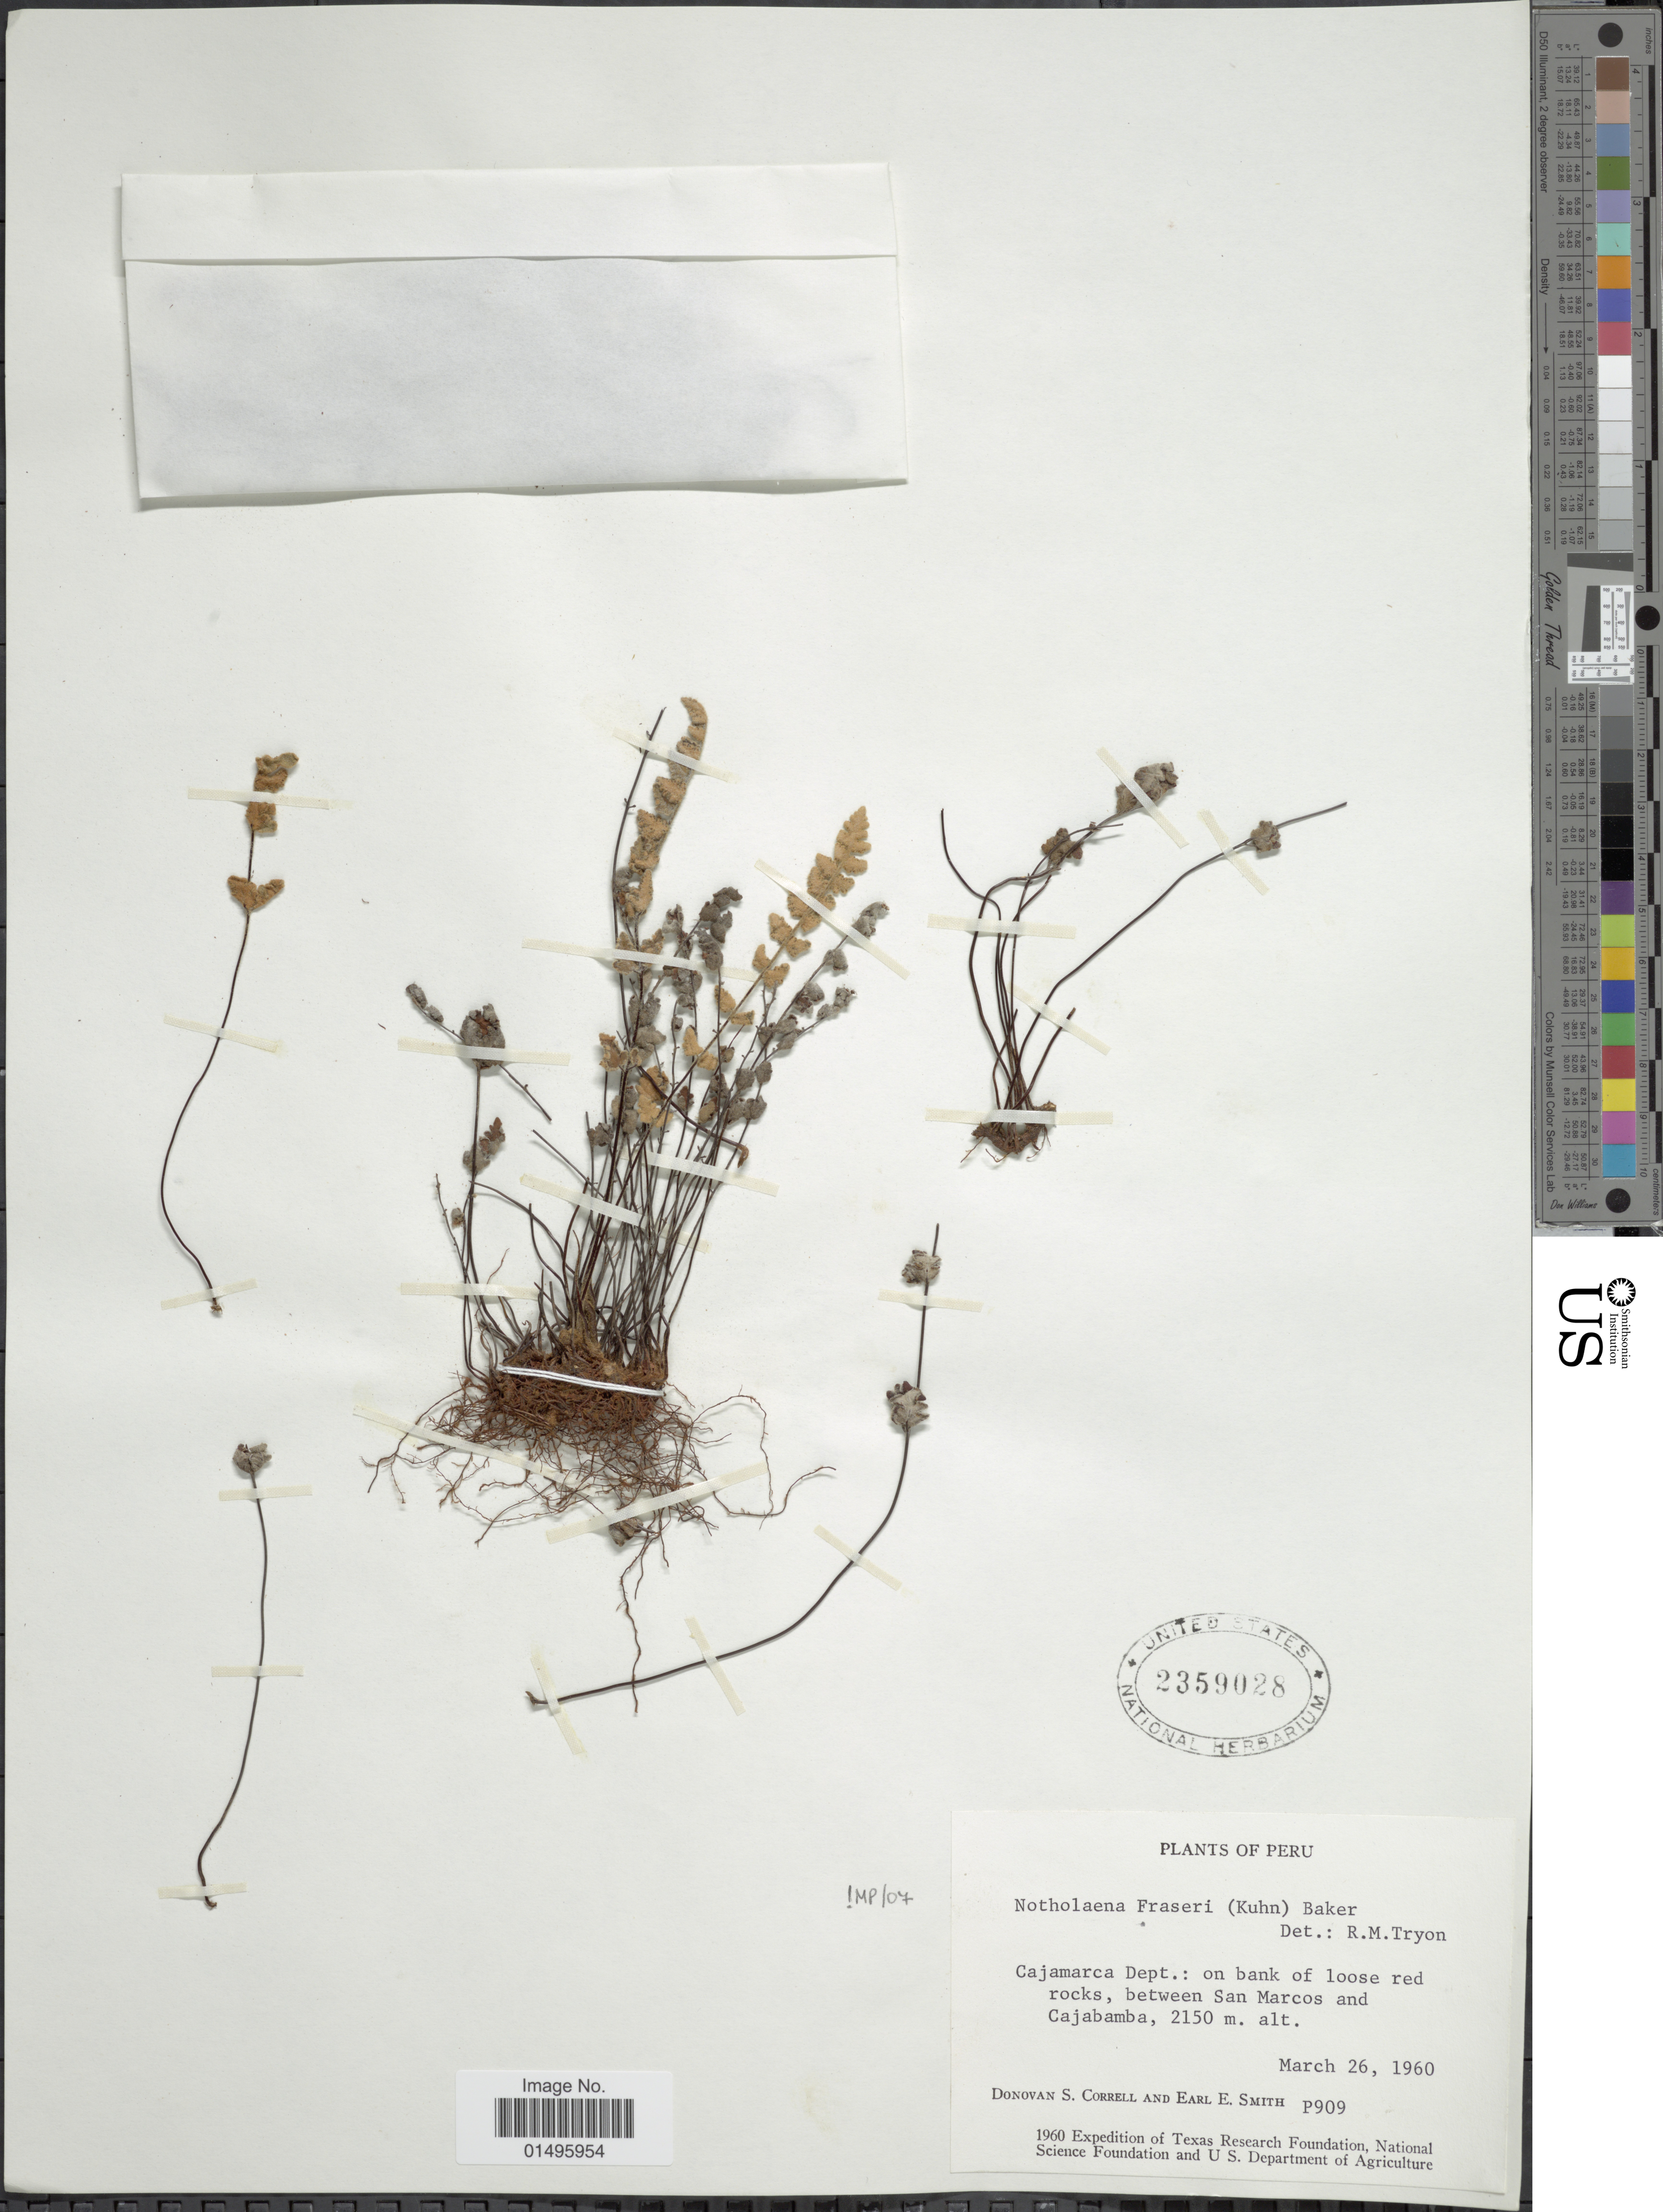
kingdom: Plantae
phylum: Tracheophyta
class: Polypodiopsida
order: Polypodiales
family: Pteridaceae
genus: Notholaena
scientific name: Notholaena fraseri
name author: (Mett.) Baker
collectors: D. S. Correll & E. E. Smith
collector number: P909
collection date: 1960-03-26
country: Peru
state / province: Cajamarca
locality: Peru, Cajamarca Dept.: on bank of loose red rocks, between san Marcos and Cajabamba.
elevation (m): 2150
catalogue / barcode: US 2359028